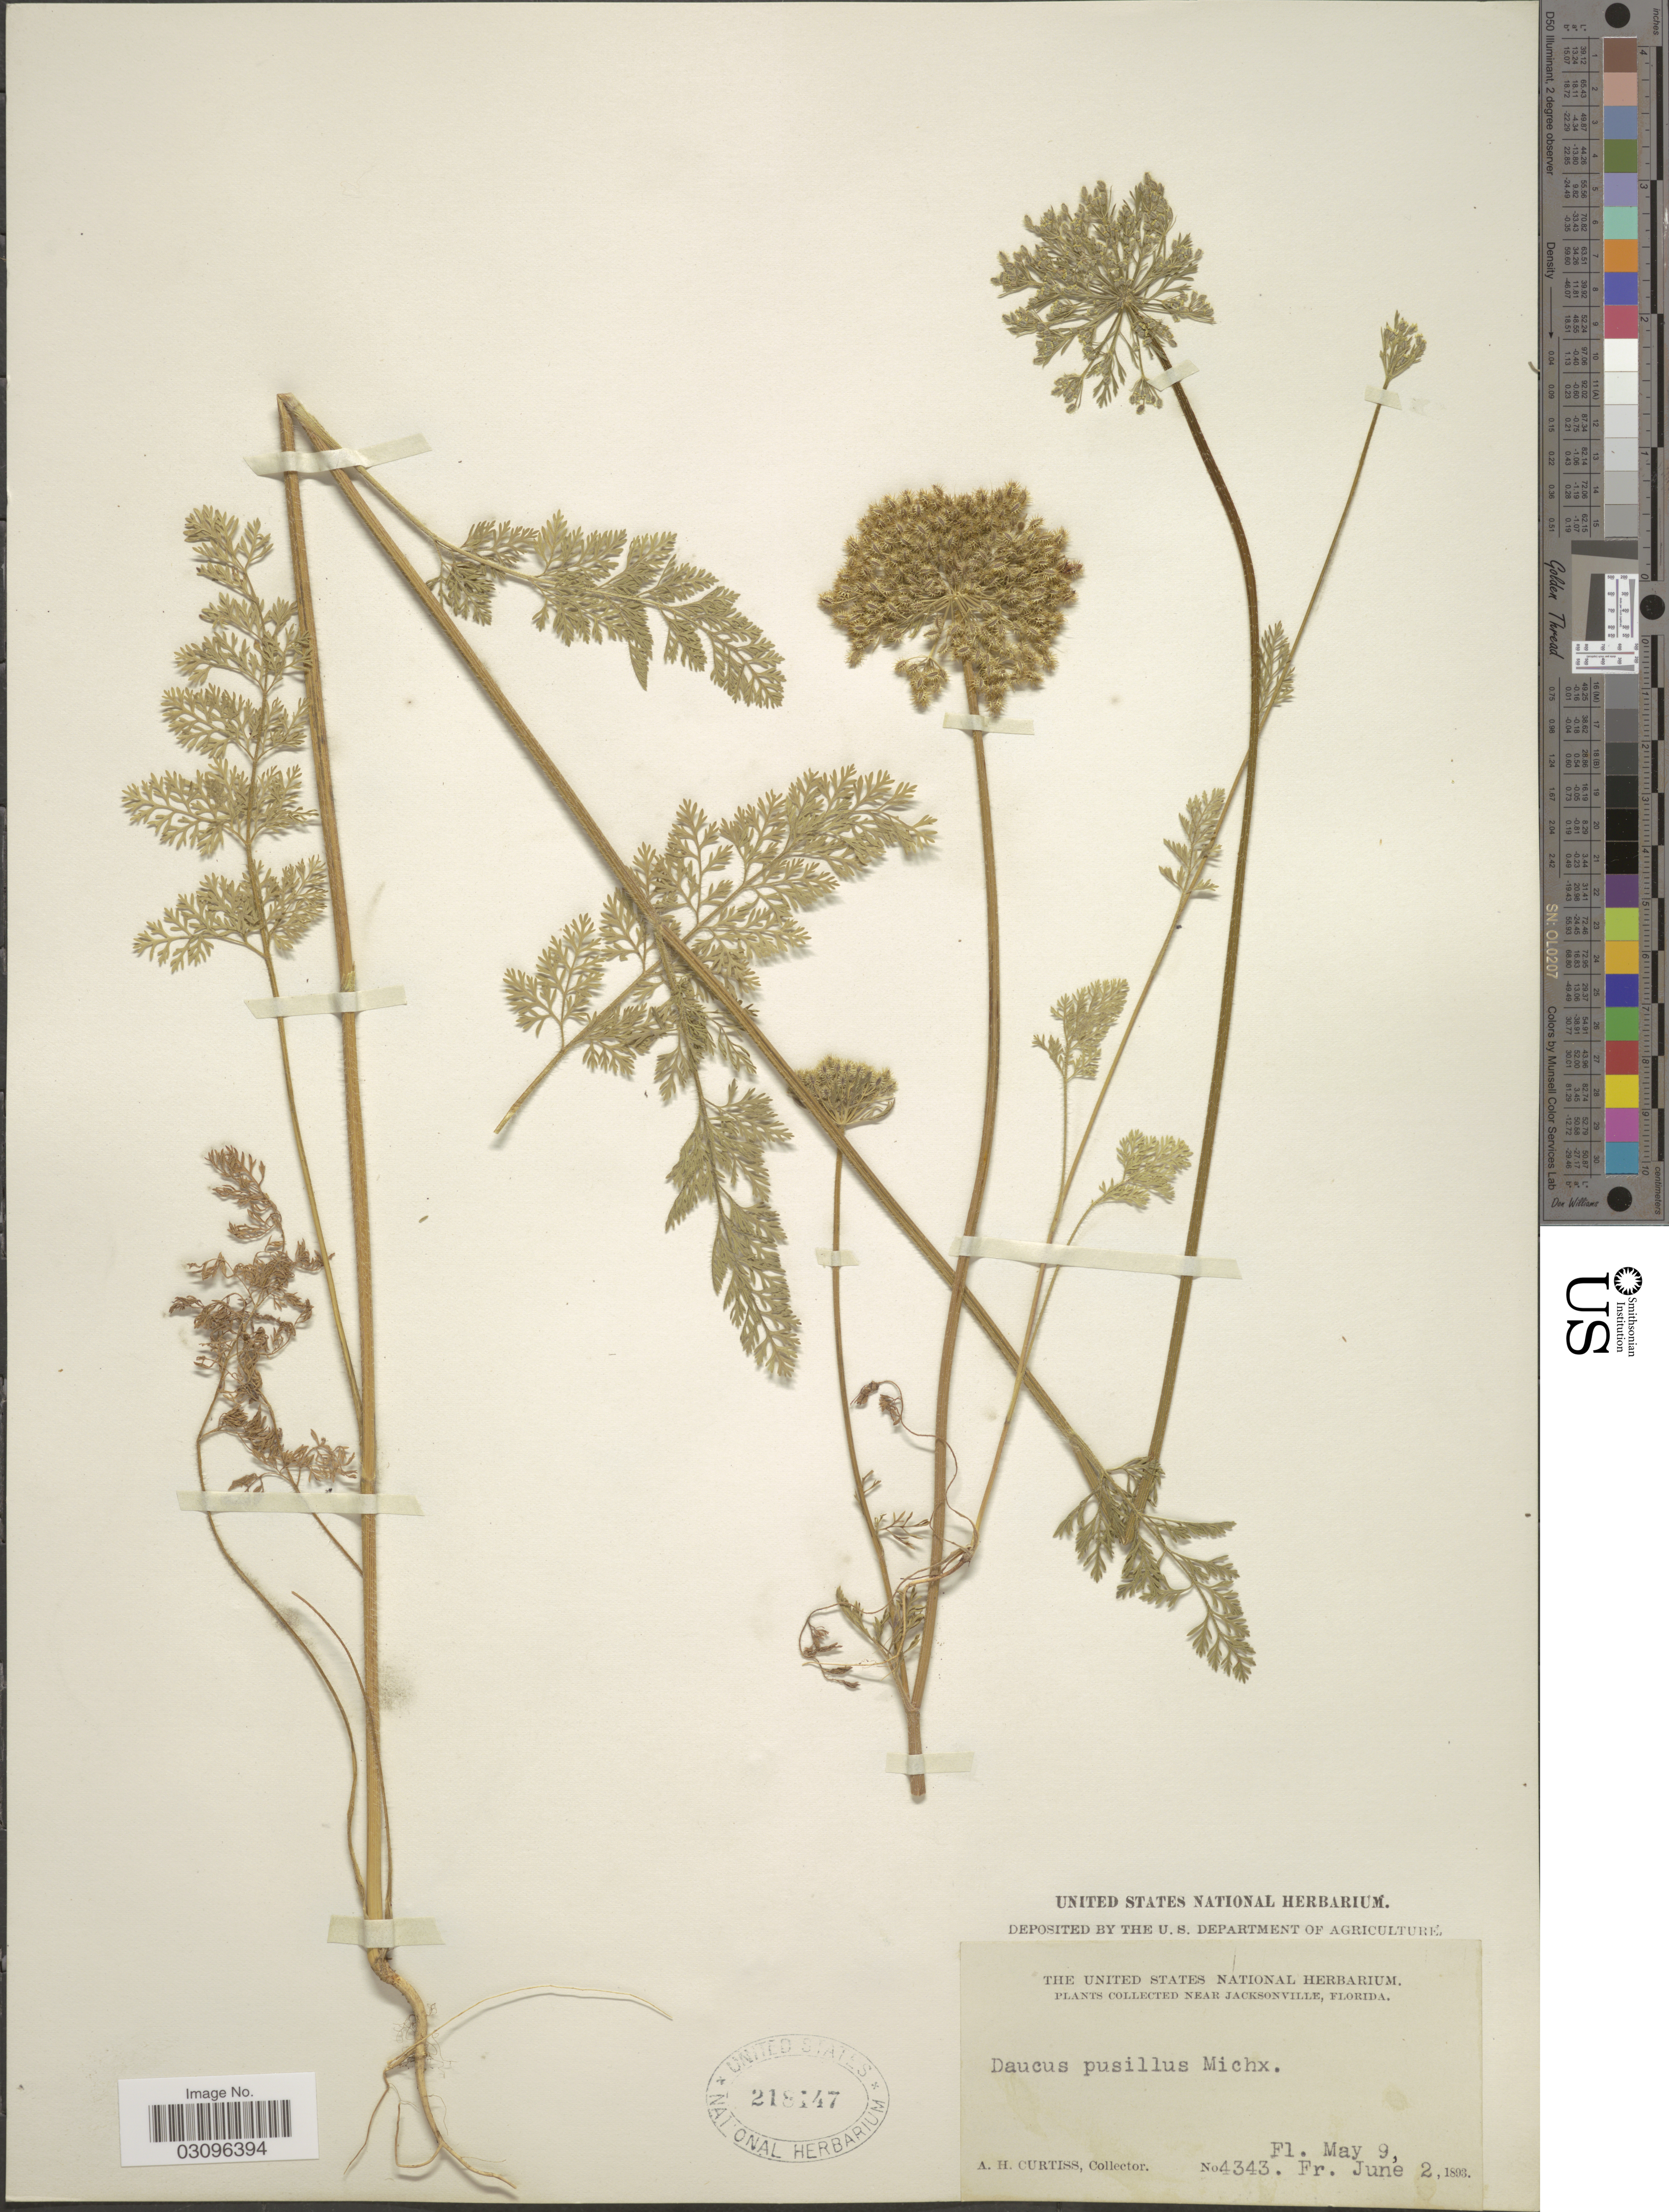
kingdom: Plantae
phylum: Tracheophyta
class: Magnoliopsida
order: Apiales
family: Apiaceae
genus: Daucus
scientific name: Daucus pusillus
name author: Michx.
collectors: A. H. Curtiss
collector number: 4343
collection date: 1893-05-09/1893-06-02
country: United States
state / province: Florida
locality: Near Jacksonville.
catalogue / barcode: US 218147